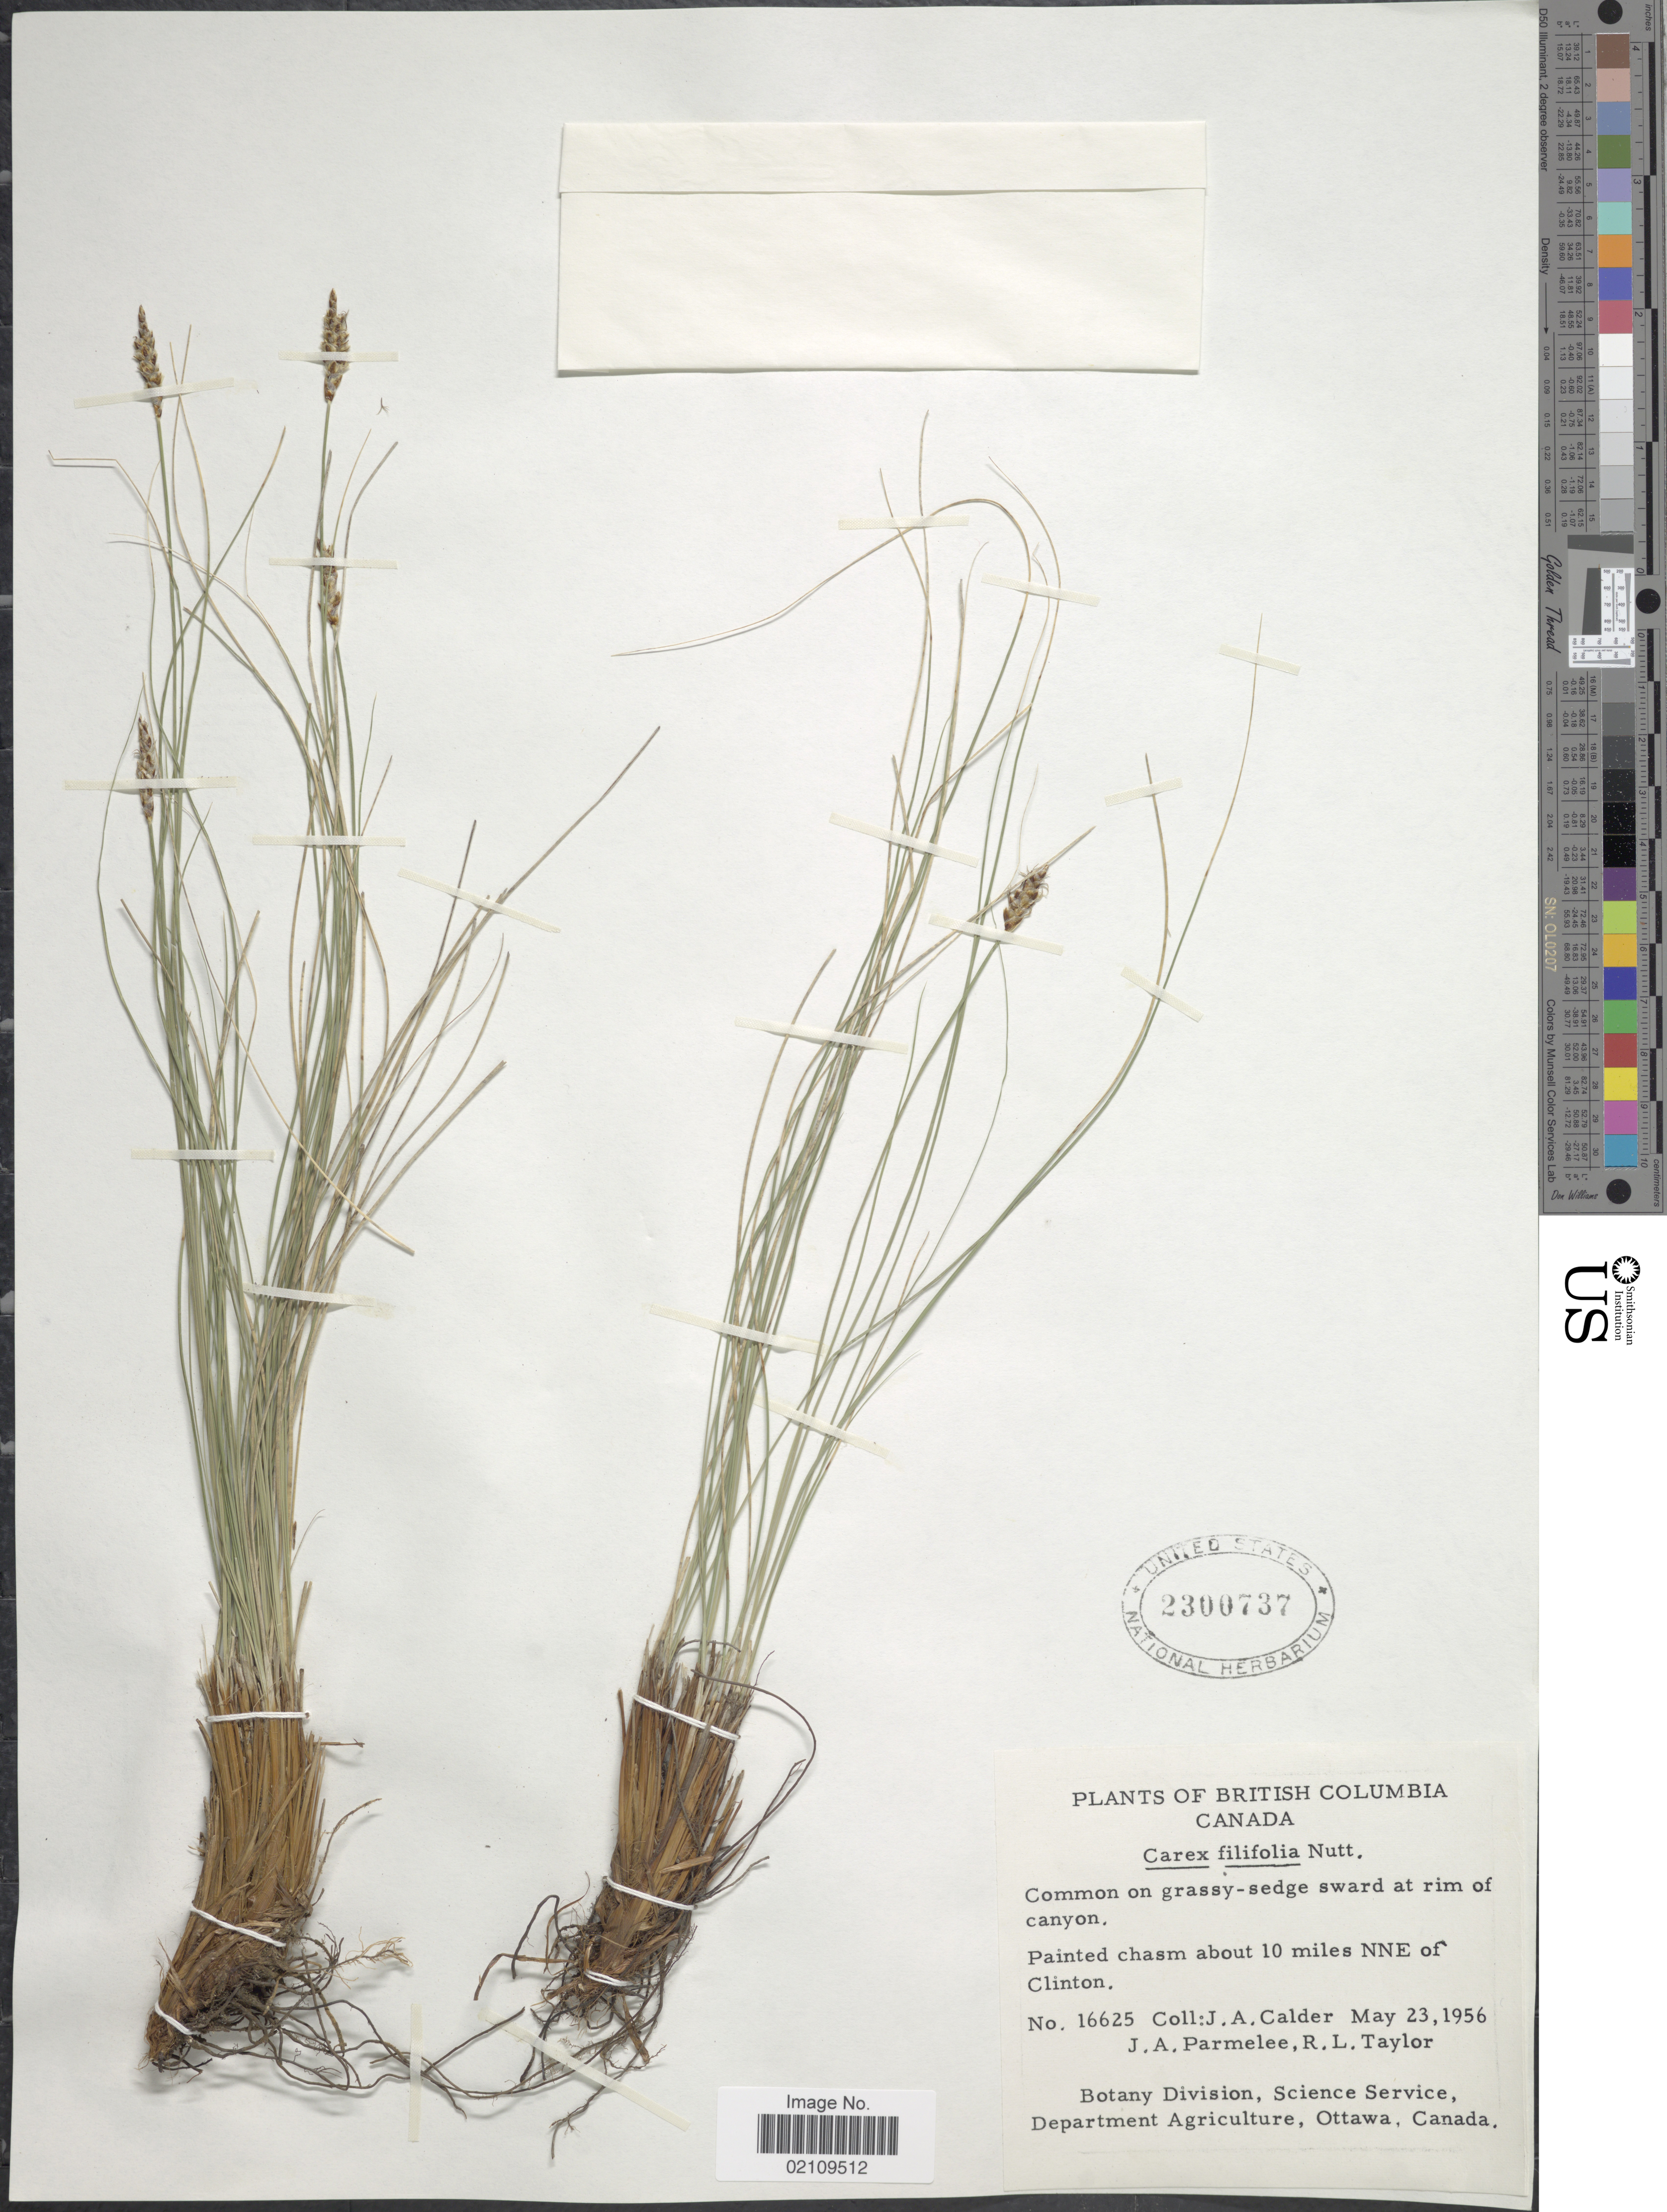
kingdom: Plantae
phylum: Tracheophyta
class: Liliopsida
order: Poales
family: Cyperaceae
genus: Carex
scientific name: Carex filifolia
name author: Nutt.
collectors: J. A. Calder, J. A. Parmelee & R. Taylor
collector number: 16625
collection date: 1956-05-23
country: Canada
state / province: British Columbia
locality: Common on grassy-sedge sward at rim of canyon, Painted chasm about 10 miles NNE of Clinton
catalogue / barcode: US 2300737